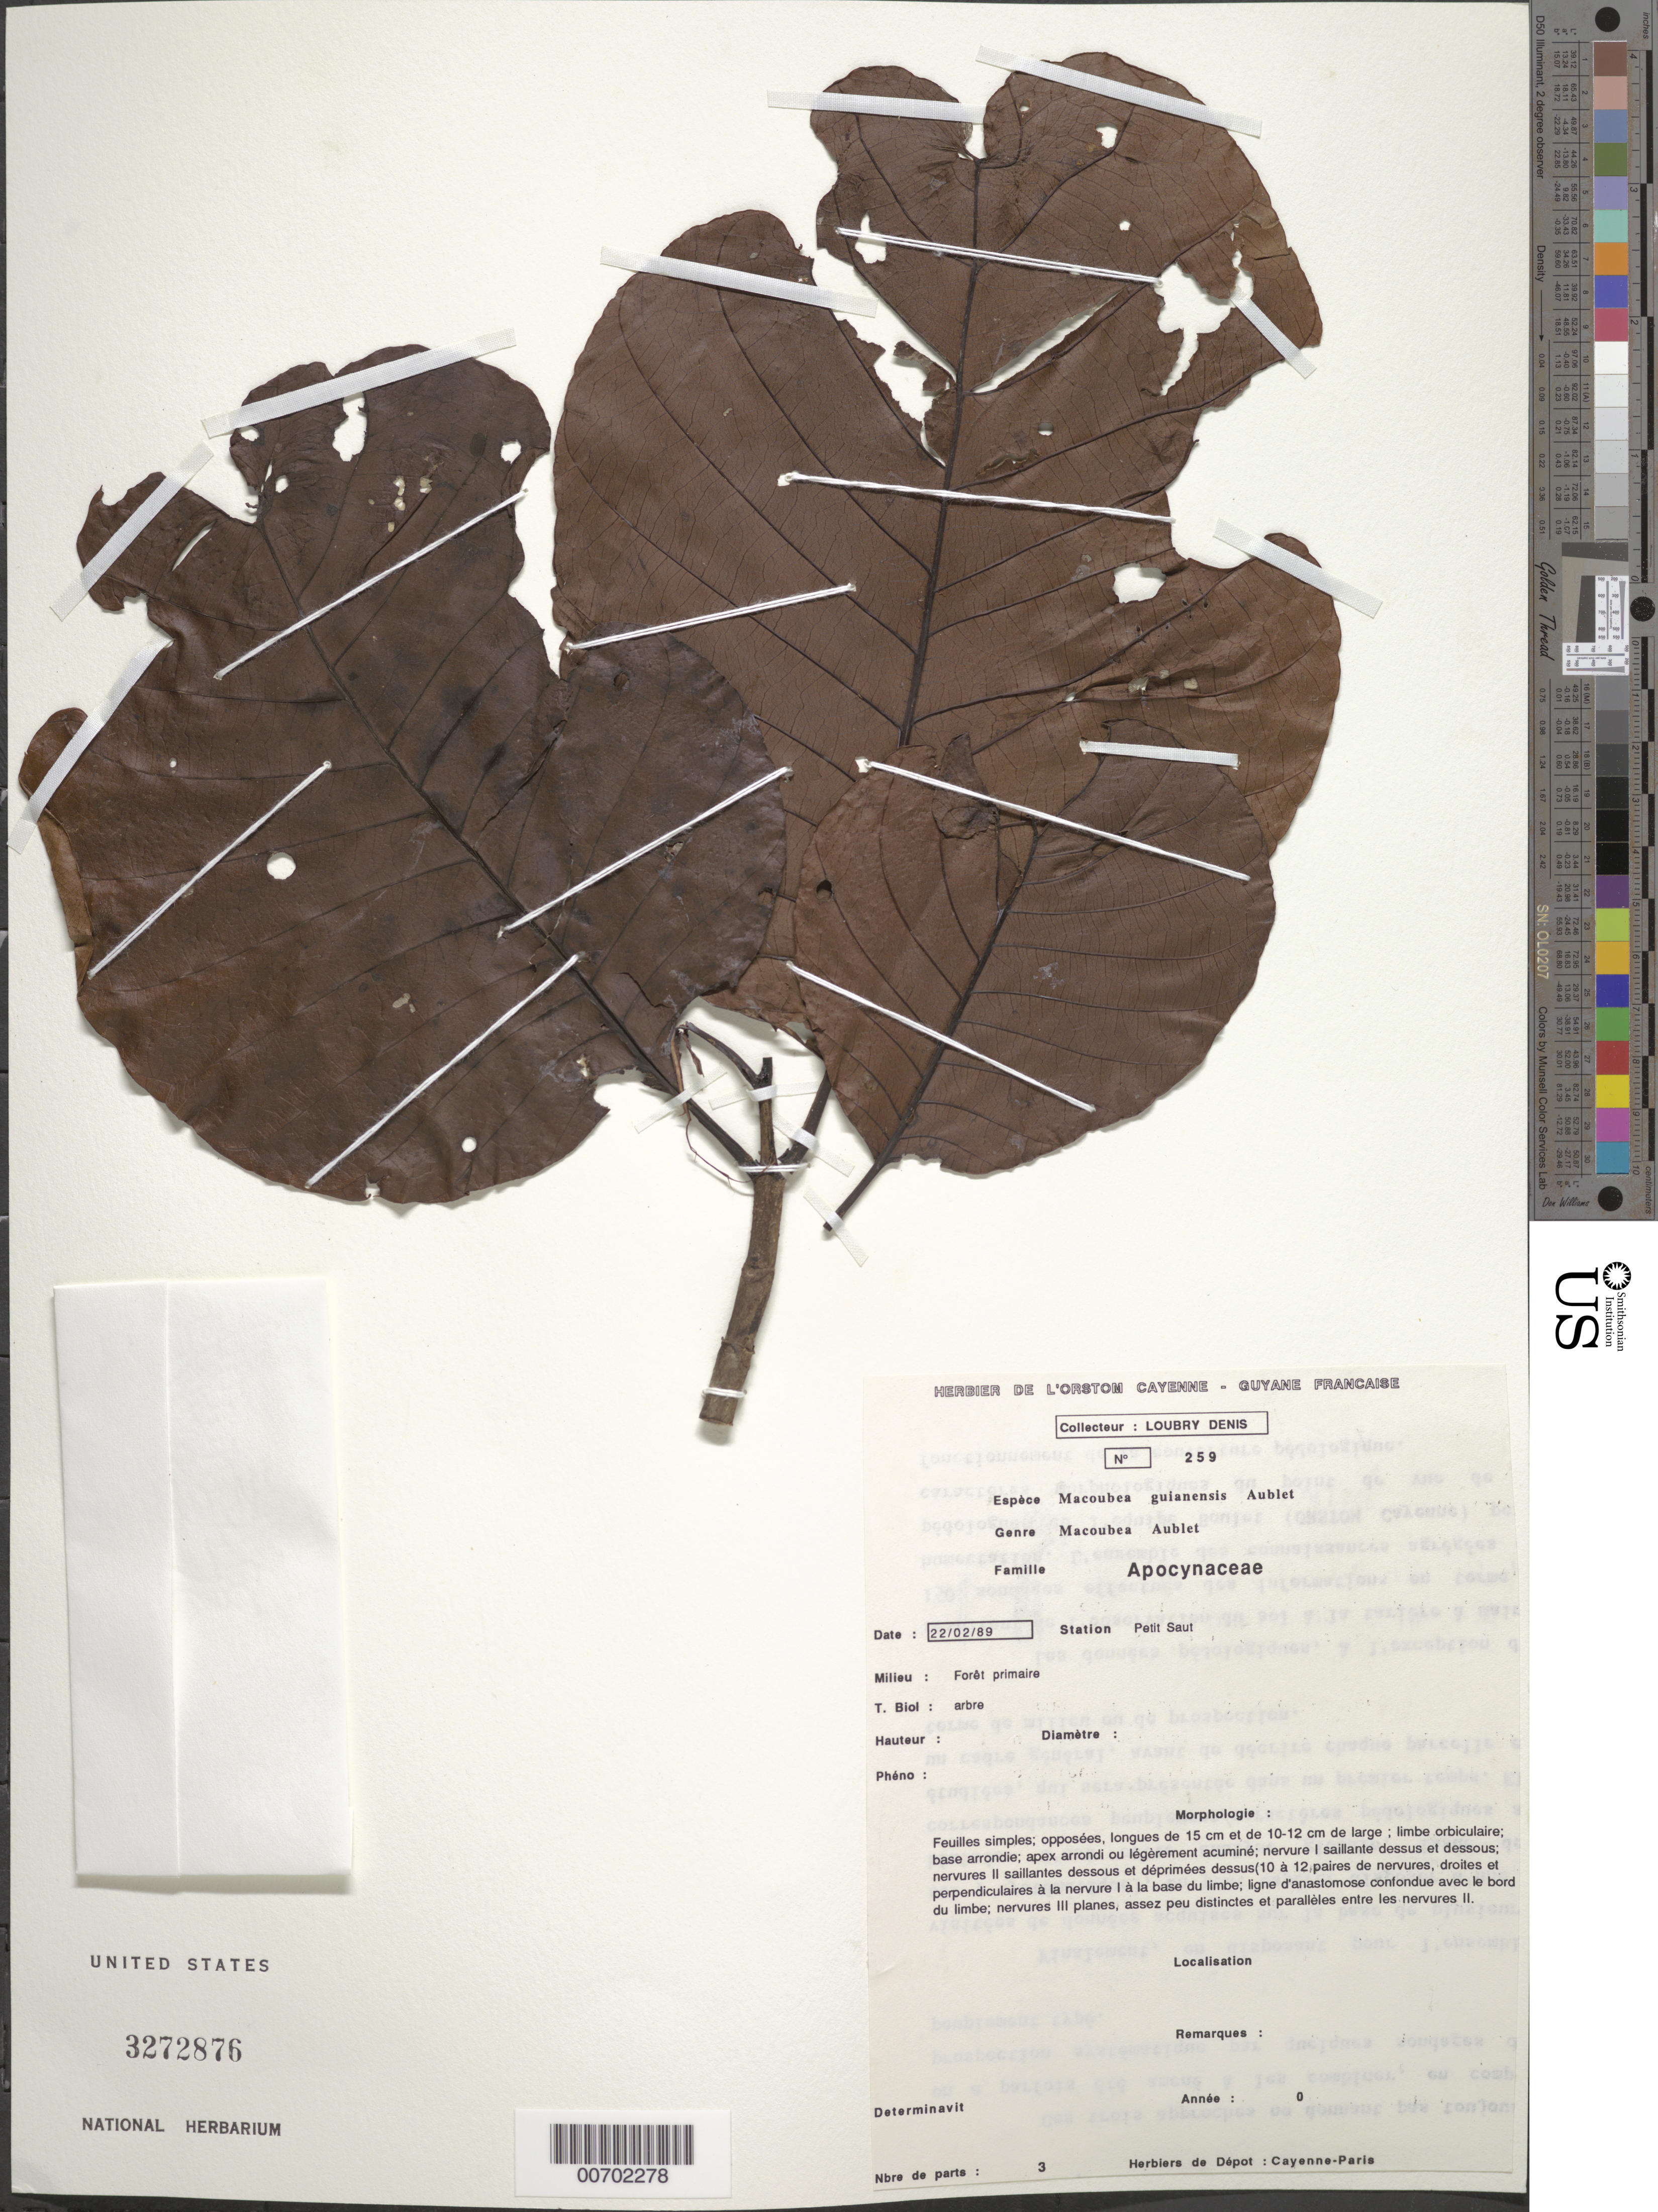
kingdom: Plantae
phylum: Tracheophyta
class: Magnoliopsida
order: Gentianales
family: Apocynaceae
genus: Macoubea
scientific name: Macoubea guianensis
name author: Aubl.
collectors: D. Loubry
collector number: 259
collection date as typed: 22-Feb-89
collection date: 1989-02-22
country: French Guiana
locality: Petit Saut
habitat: Primary forest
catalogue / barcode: US 3272876